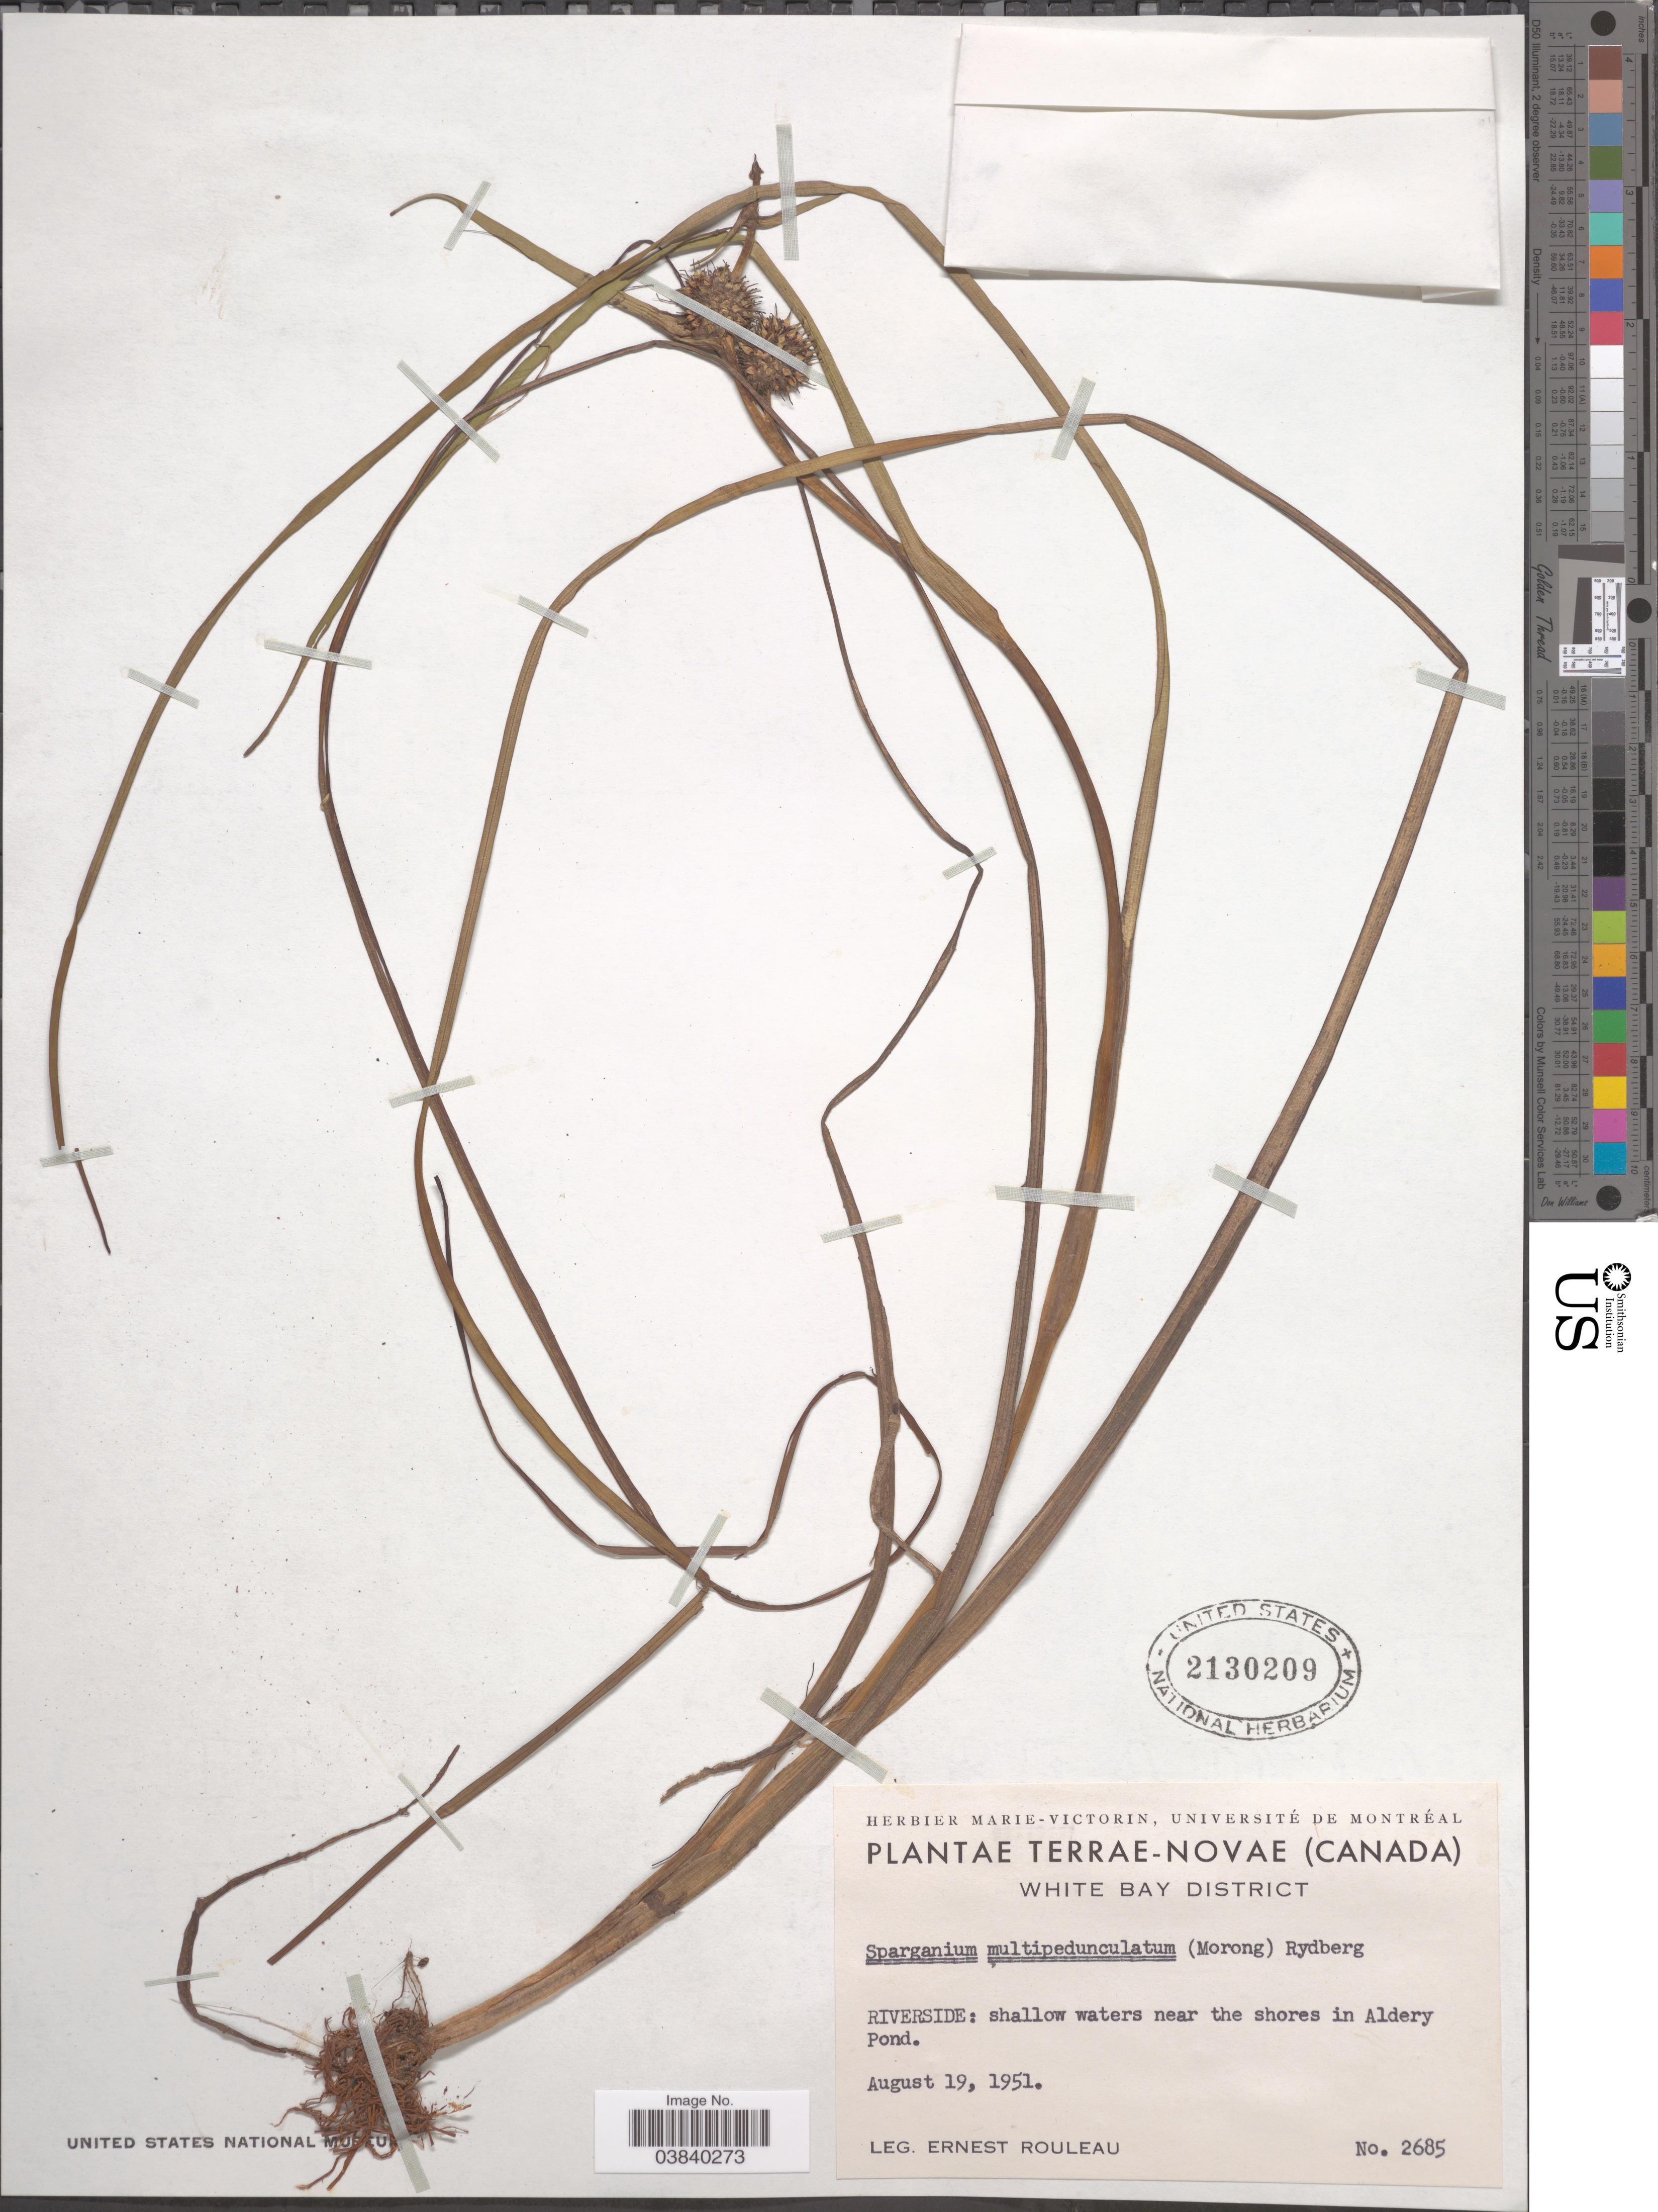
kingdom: Plantae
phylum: Tracheophyta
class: Liliopsida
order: Poales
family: Typhaceae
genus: Sparganium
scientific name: Sparganium emersum var. multipedunculatum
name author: (Morong) Reveal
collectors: E. Rouleau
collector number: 2685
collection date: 1951-08-19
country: Canada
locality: Terrae-Novae. White Bay District. Riverside: shallow waters near the shores in Aldery Pond.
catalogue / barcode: US 2130209